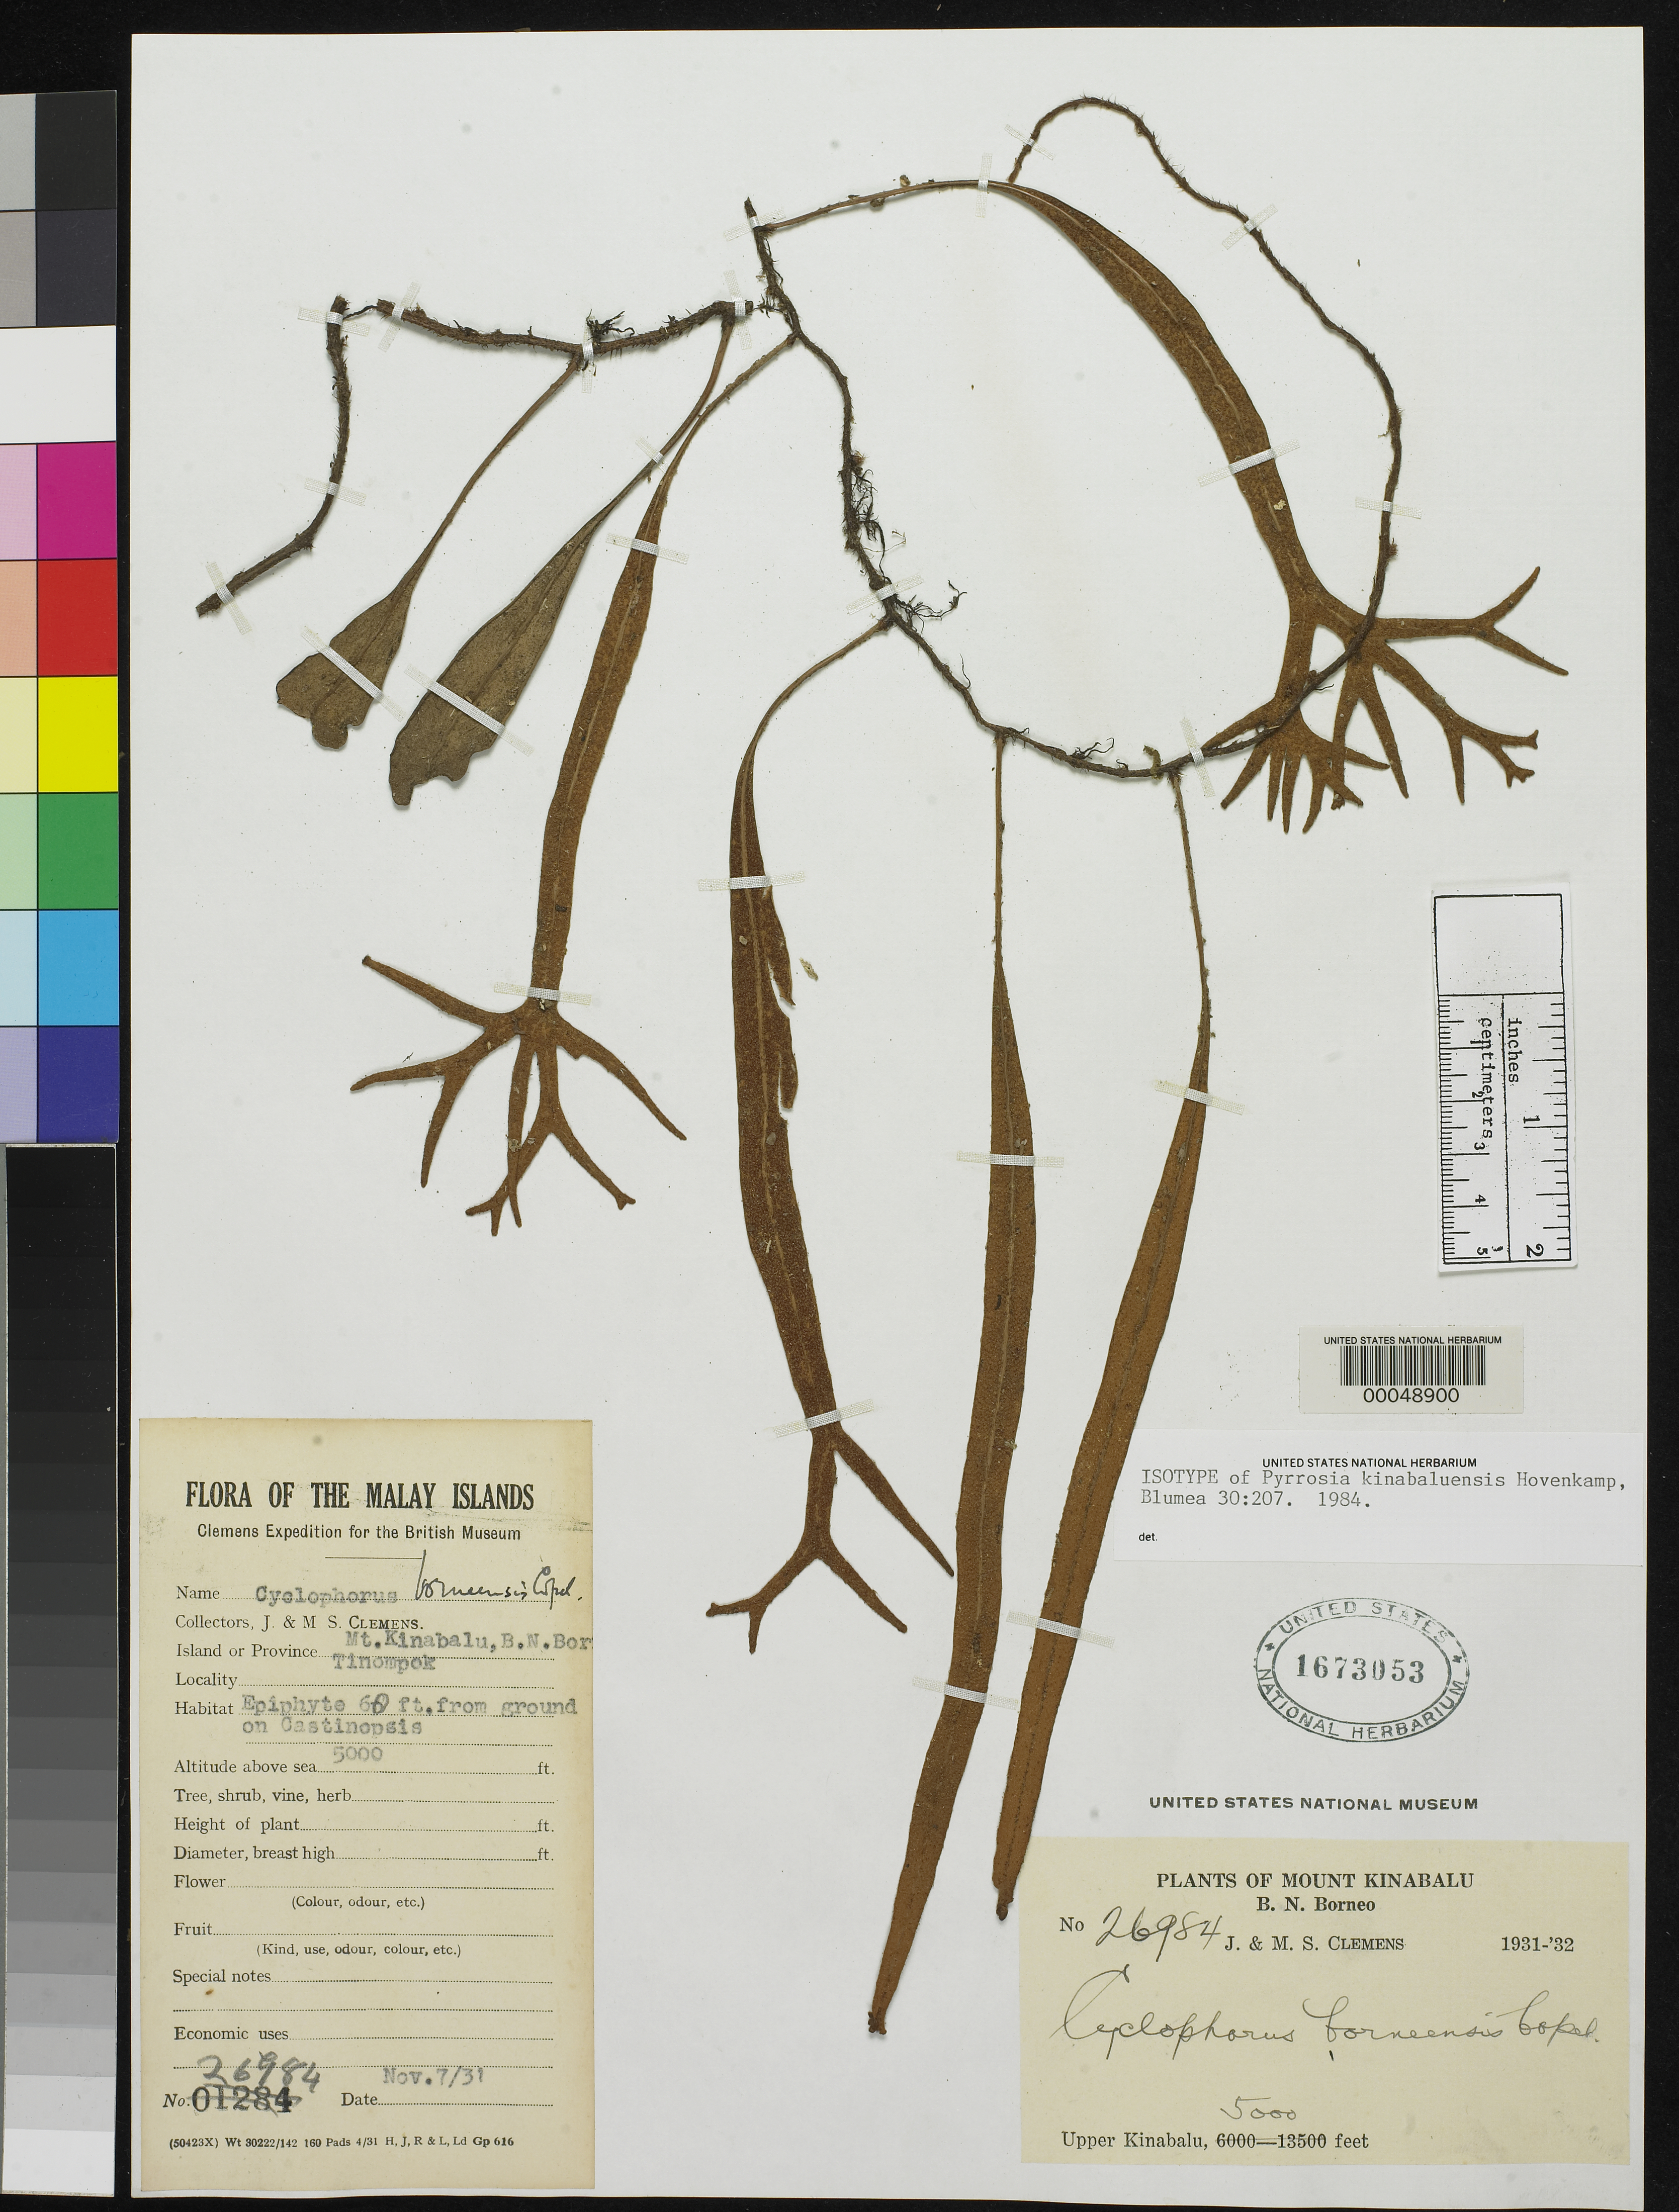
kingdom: Plantae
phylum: Tracheophyta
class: Polypodiopsida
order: Polypodiales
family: Polypodiaceae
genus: Pyrrosia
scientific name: Pyrrosia kinabaluensis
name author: Hovenkamp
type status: Isotype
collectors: J. Clemens & M. S. Clemens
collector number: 26984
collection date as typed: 07 Nov 1931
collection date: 1931-11-07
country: Malaysia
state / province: Sabah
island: Borneo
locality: Mt. Kinabalu, Tinompok.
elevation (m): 1524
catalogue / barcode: US 1673053